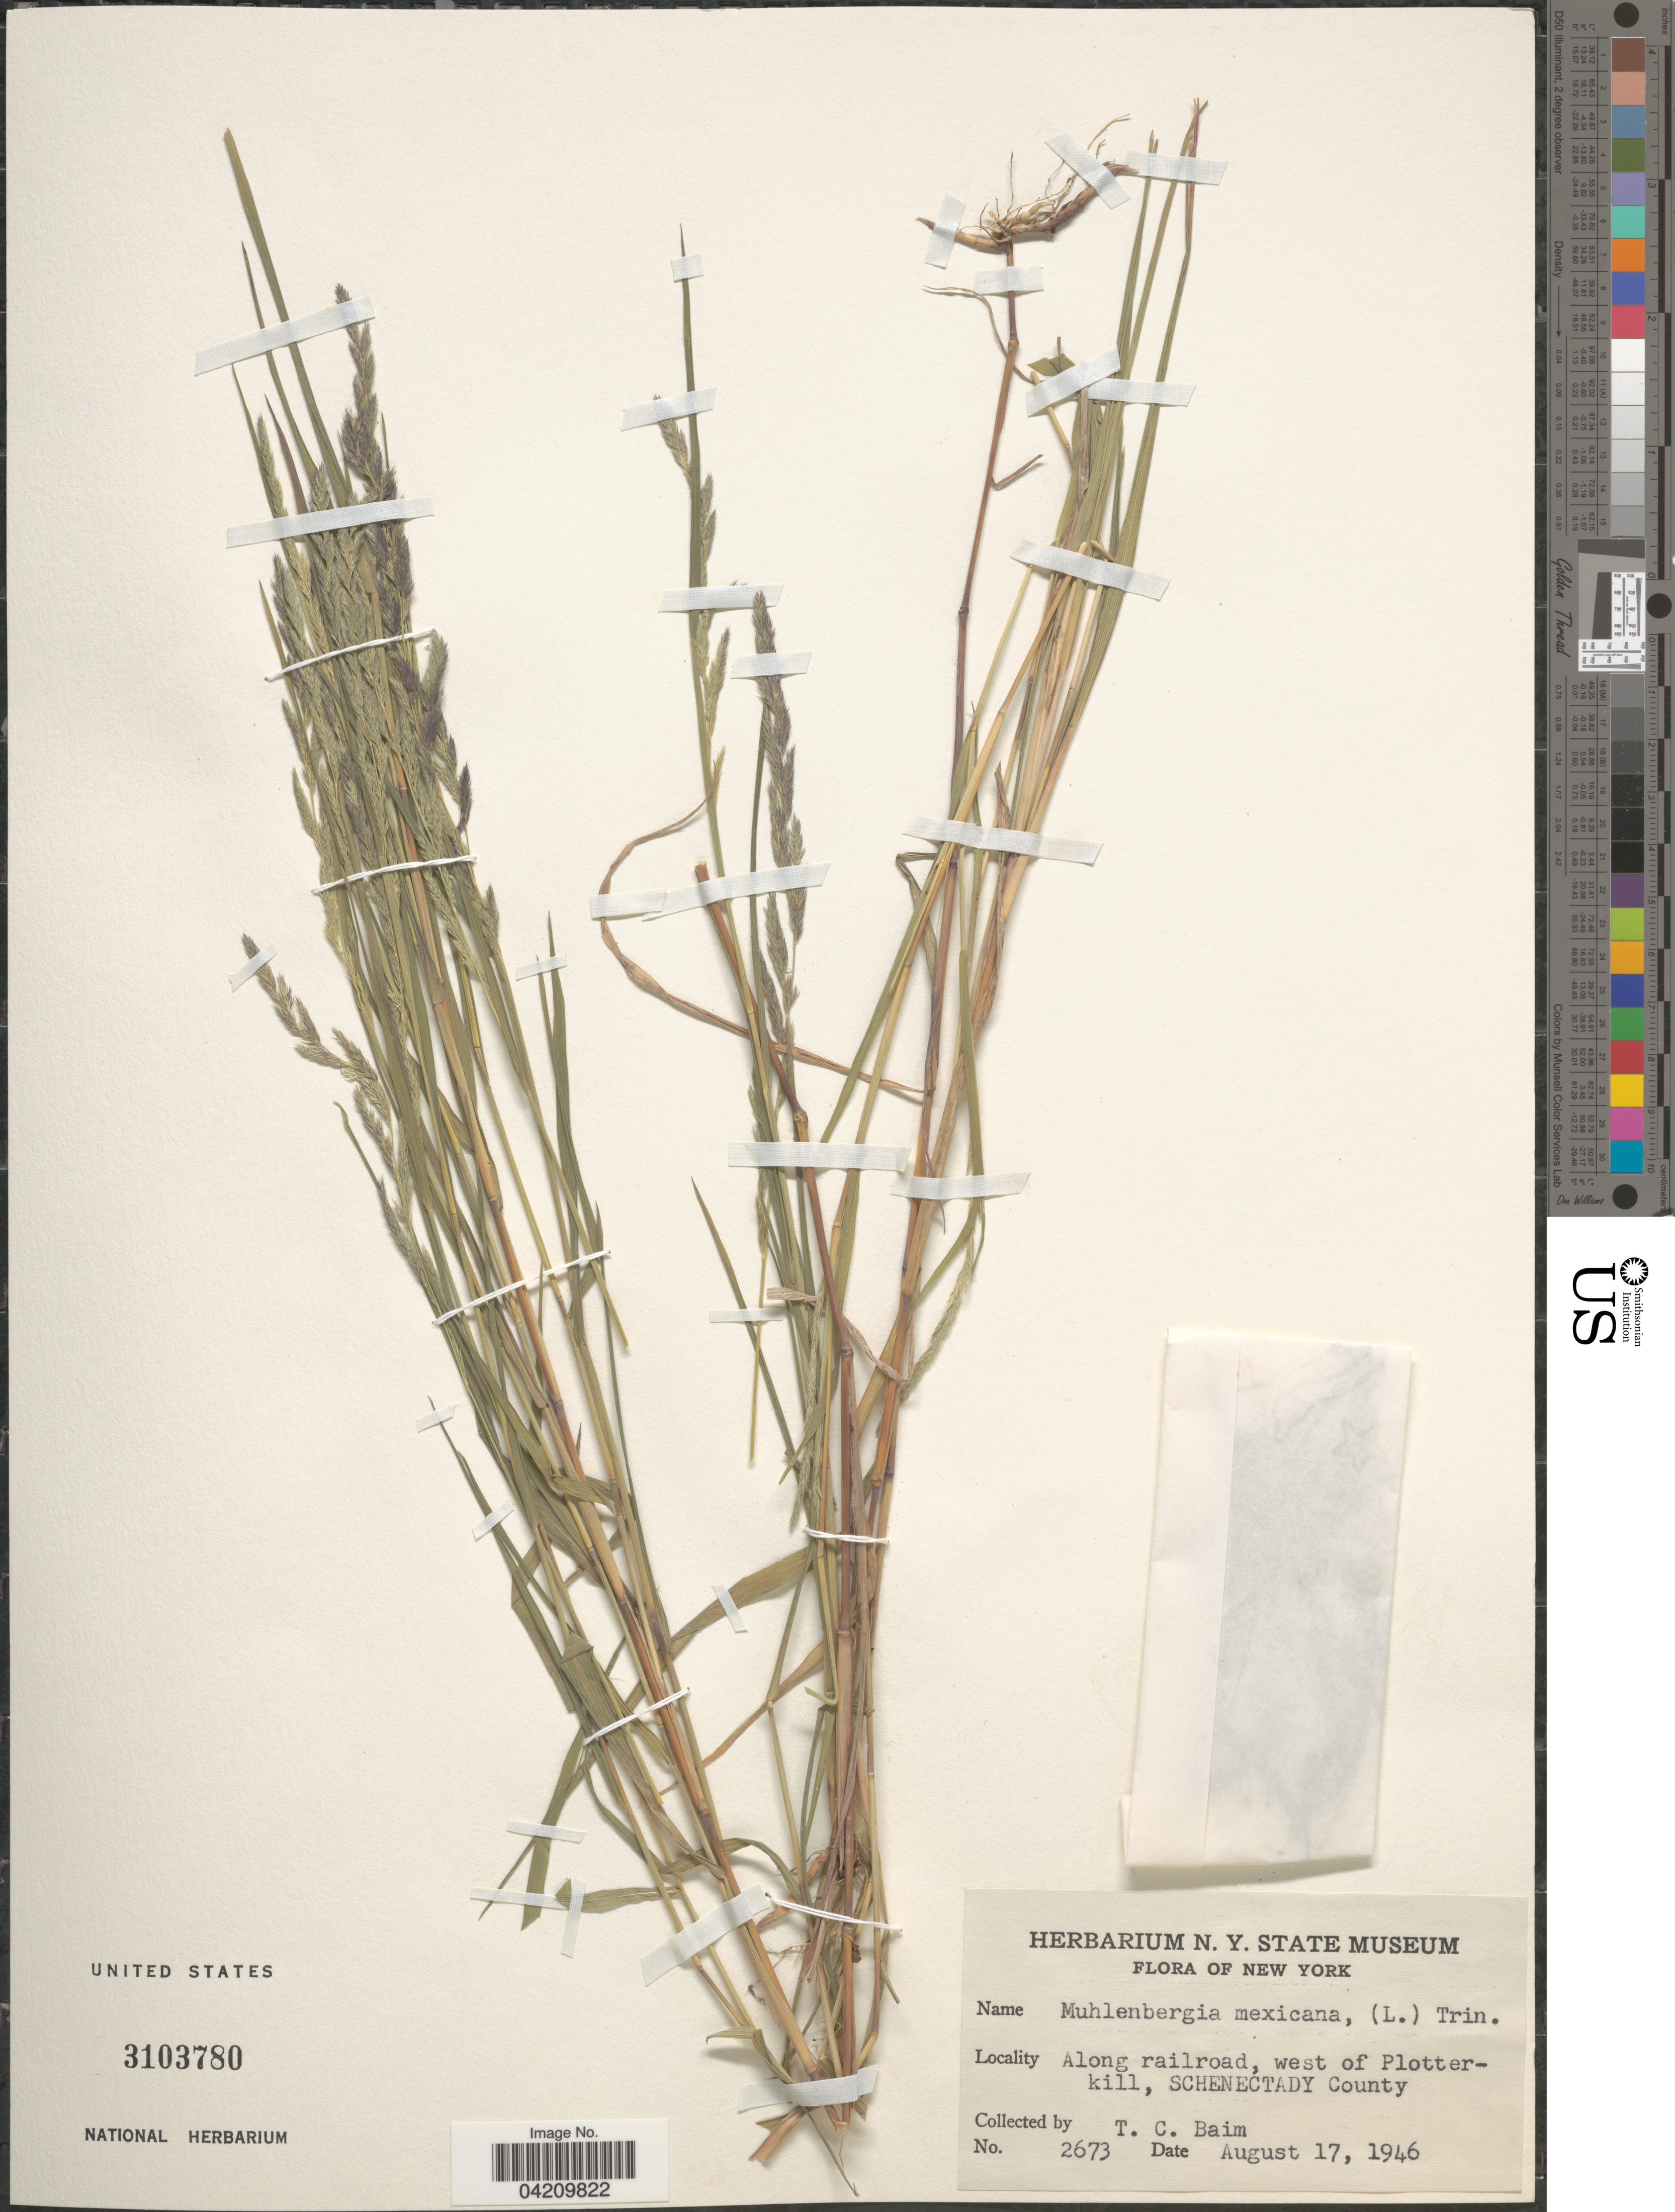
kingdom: Plantae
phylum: Tracheophyta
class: Liliopsida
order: Poales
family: Poaceae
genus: Muhlenbergia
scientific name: Muhlenbergia mexicana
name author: (L.) Trin.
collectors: T. Baim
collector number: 2673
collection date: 1946-08-17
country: United States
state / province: New York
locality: Along railroad, west of Plotterkill, Schenectady County.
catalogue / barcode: US 3103780